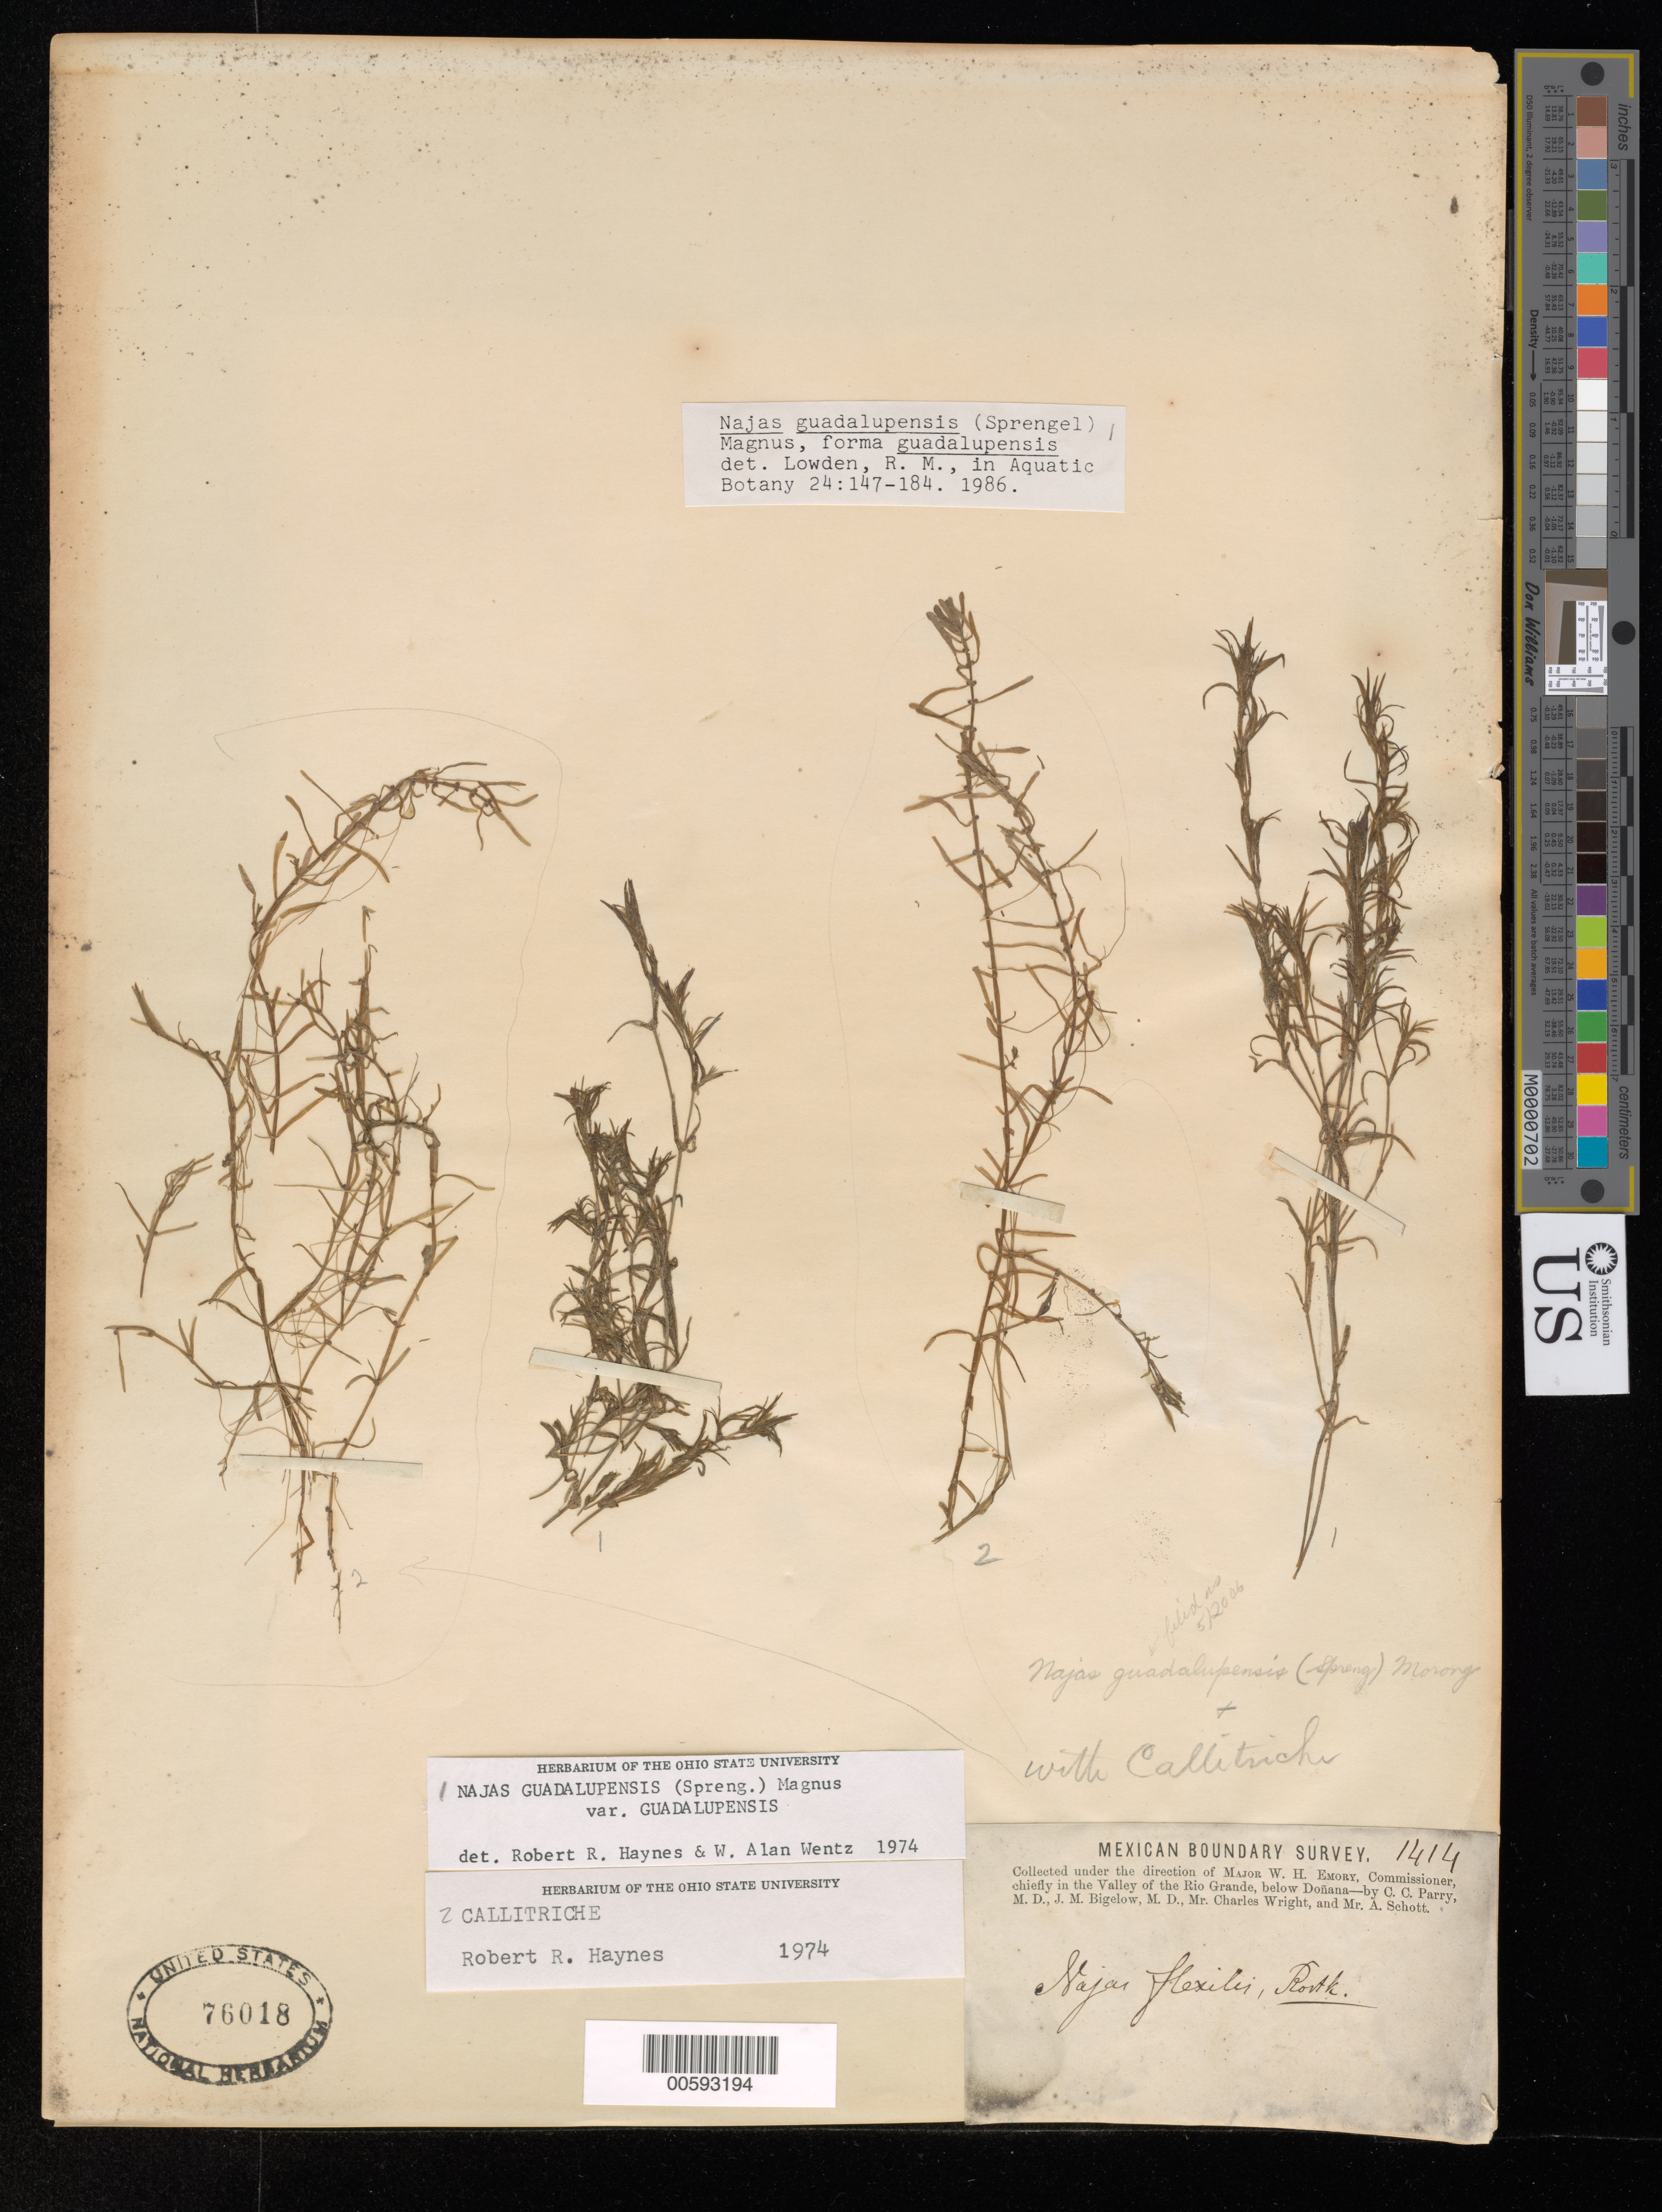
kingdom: Plantae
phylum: Tracheophyta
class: Liliopsida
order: Alismatales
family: Hydrocharitaceae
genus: Najas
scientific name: Najas guadalupensis var. guadalupensis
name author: (Spreng.) Magnus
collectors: C. C. Parry, J. M. Bigelow, C. Wright & A. C. V. Schott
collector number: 1414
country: Mexico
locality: E of Monserrat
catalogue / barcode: US 76018